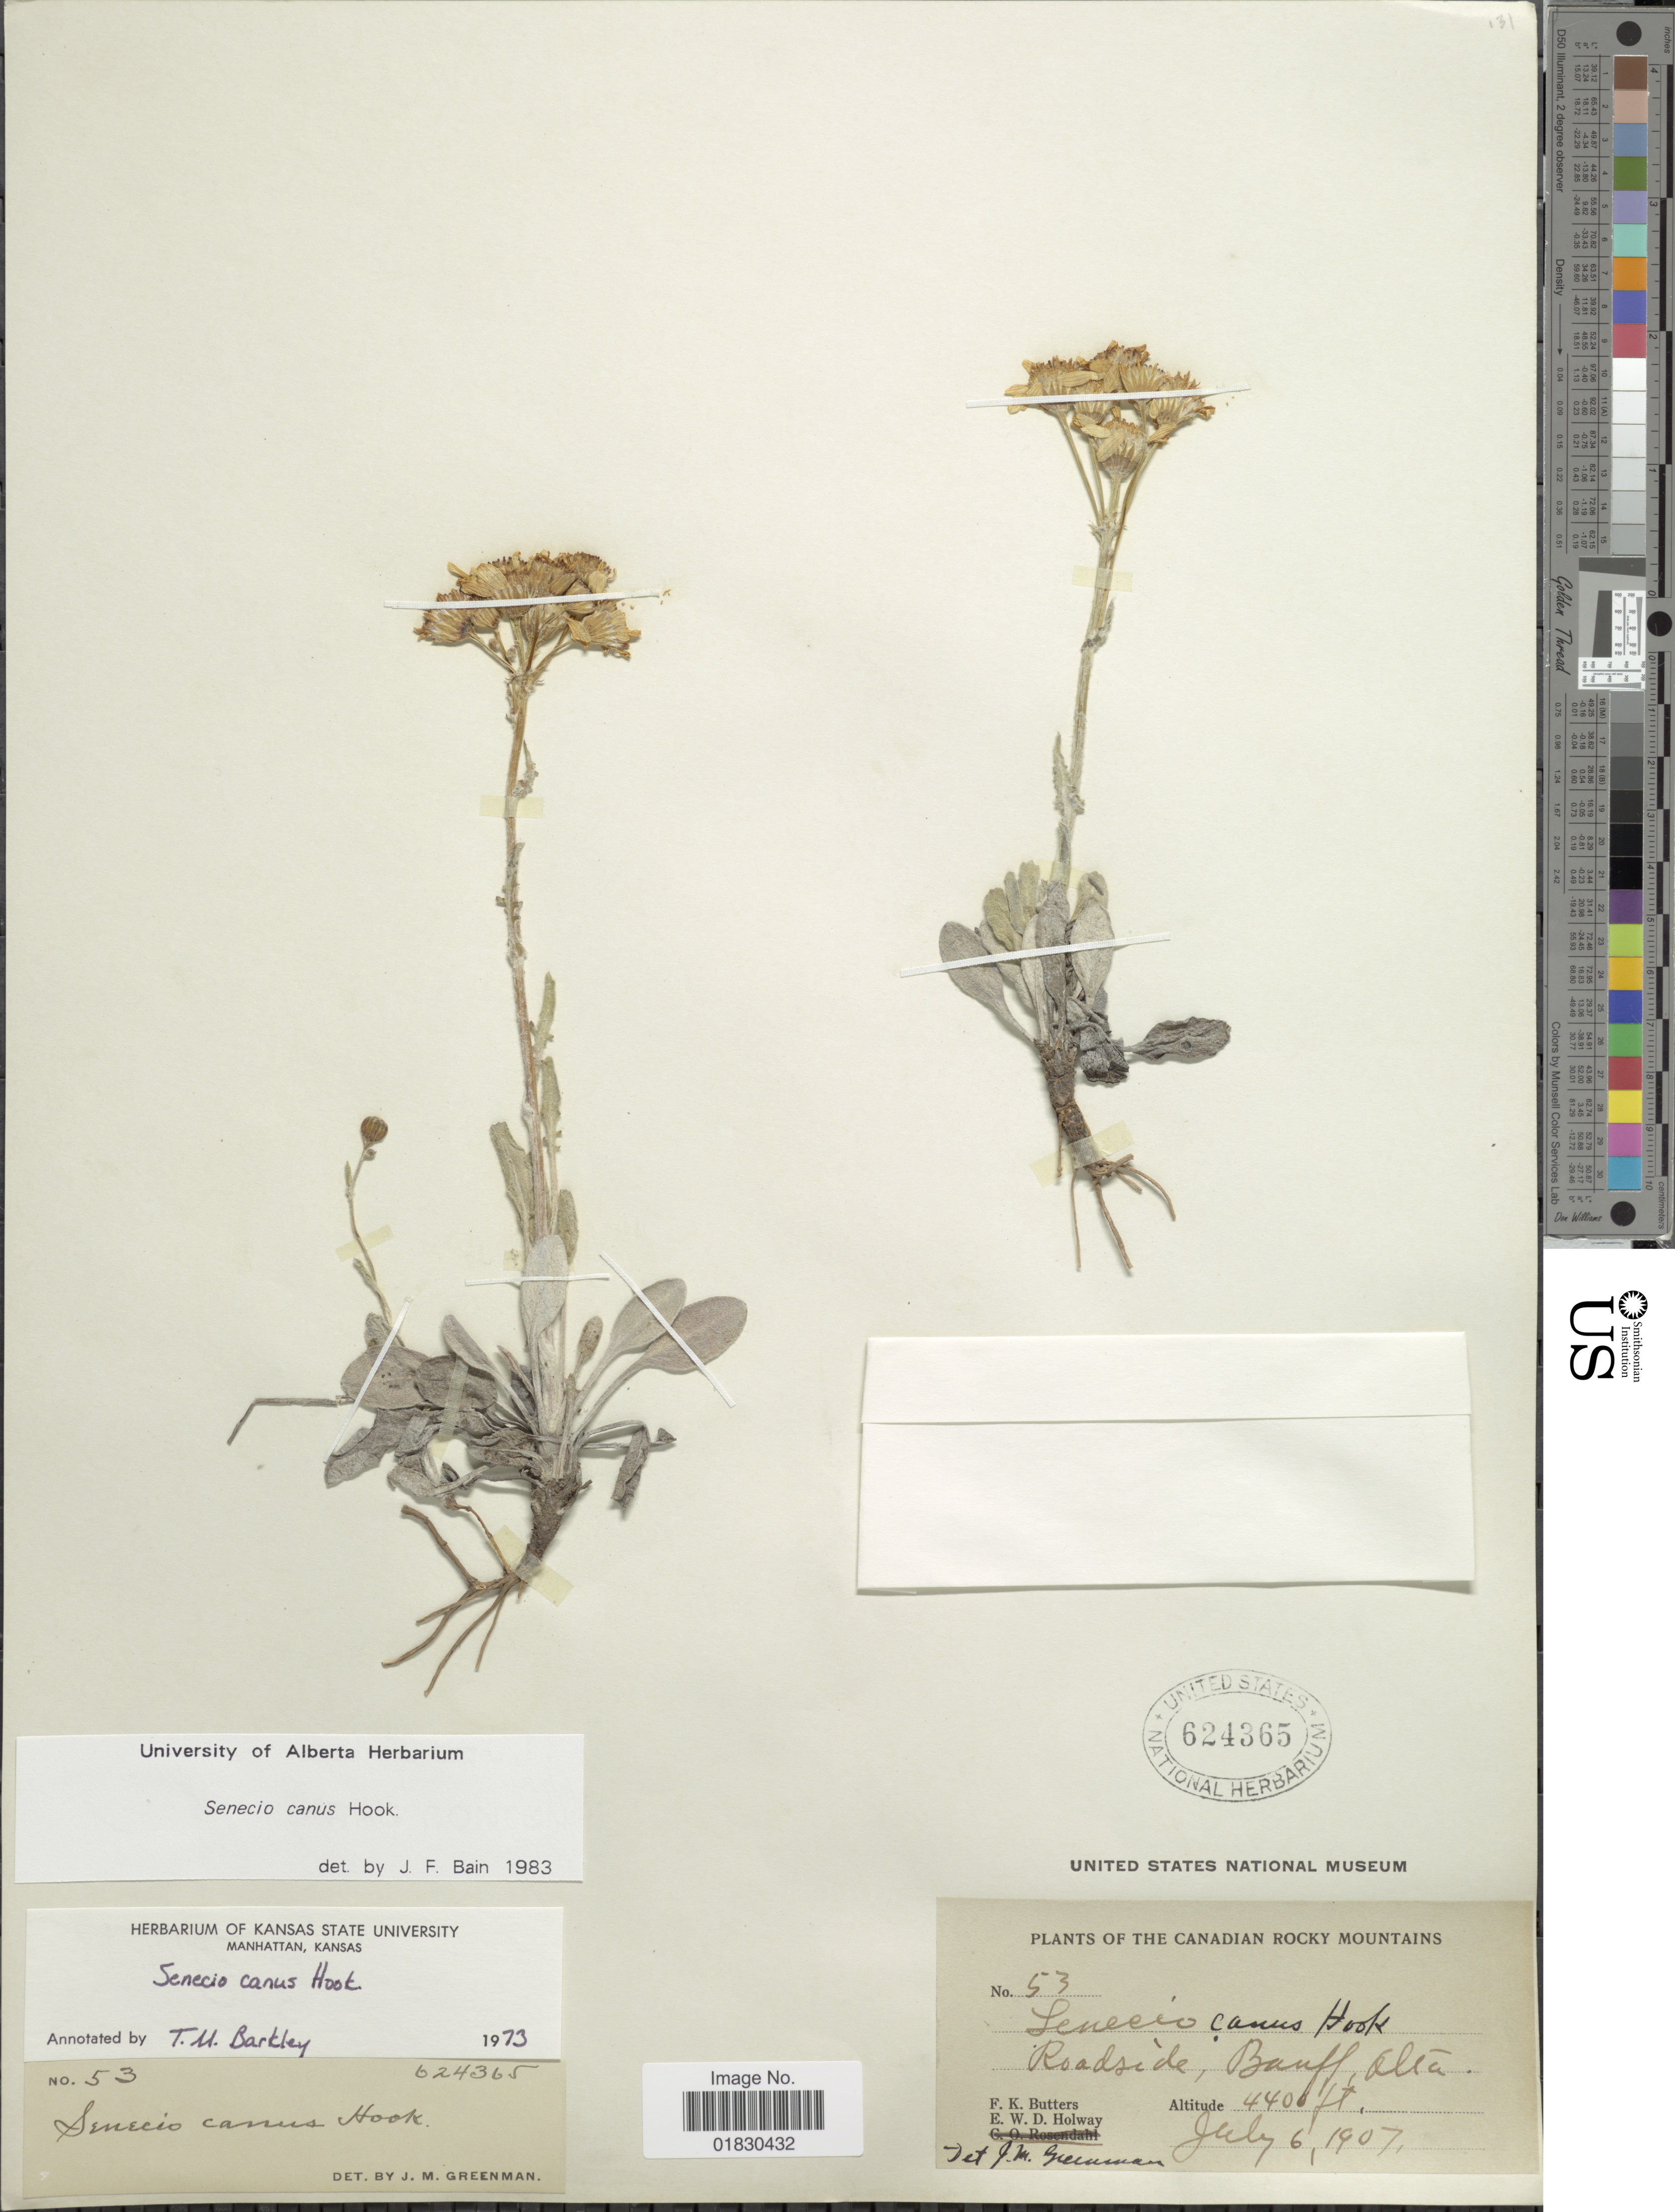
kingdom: Plantae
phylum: Tracheophyta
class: Magnoliopsida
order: Asterales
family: Asteraceae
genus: Packera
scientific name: Packera cana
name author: (Hook.) W.A. Weber & Á. Löve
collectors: F. K. Butters & E. W. D. Holway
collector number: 53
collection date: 1907-07-06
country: Canada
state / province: Alberta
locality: The Canadian Rocky Mountains, Roadside, Banff, Alta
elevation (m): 1341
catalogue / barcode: US 624365